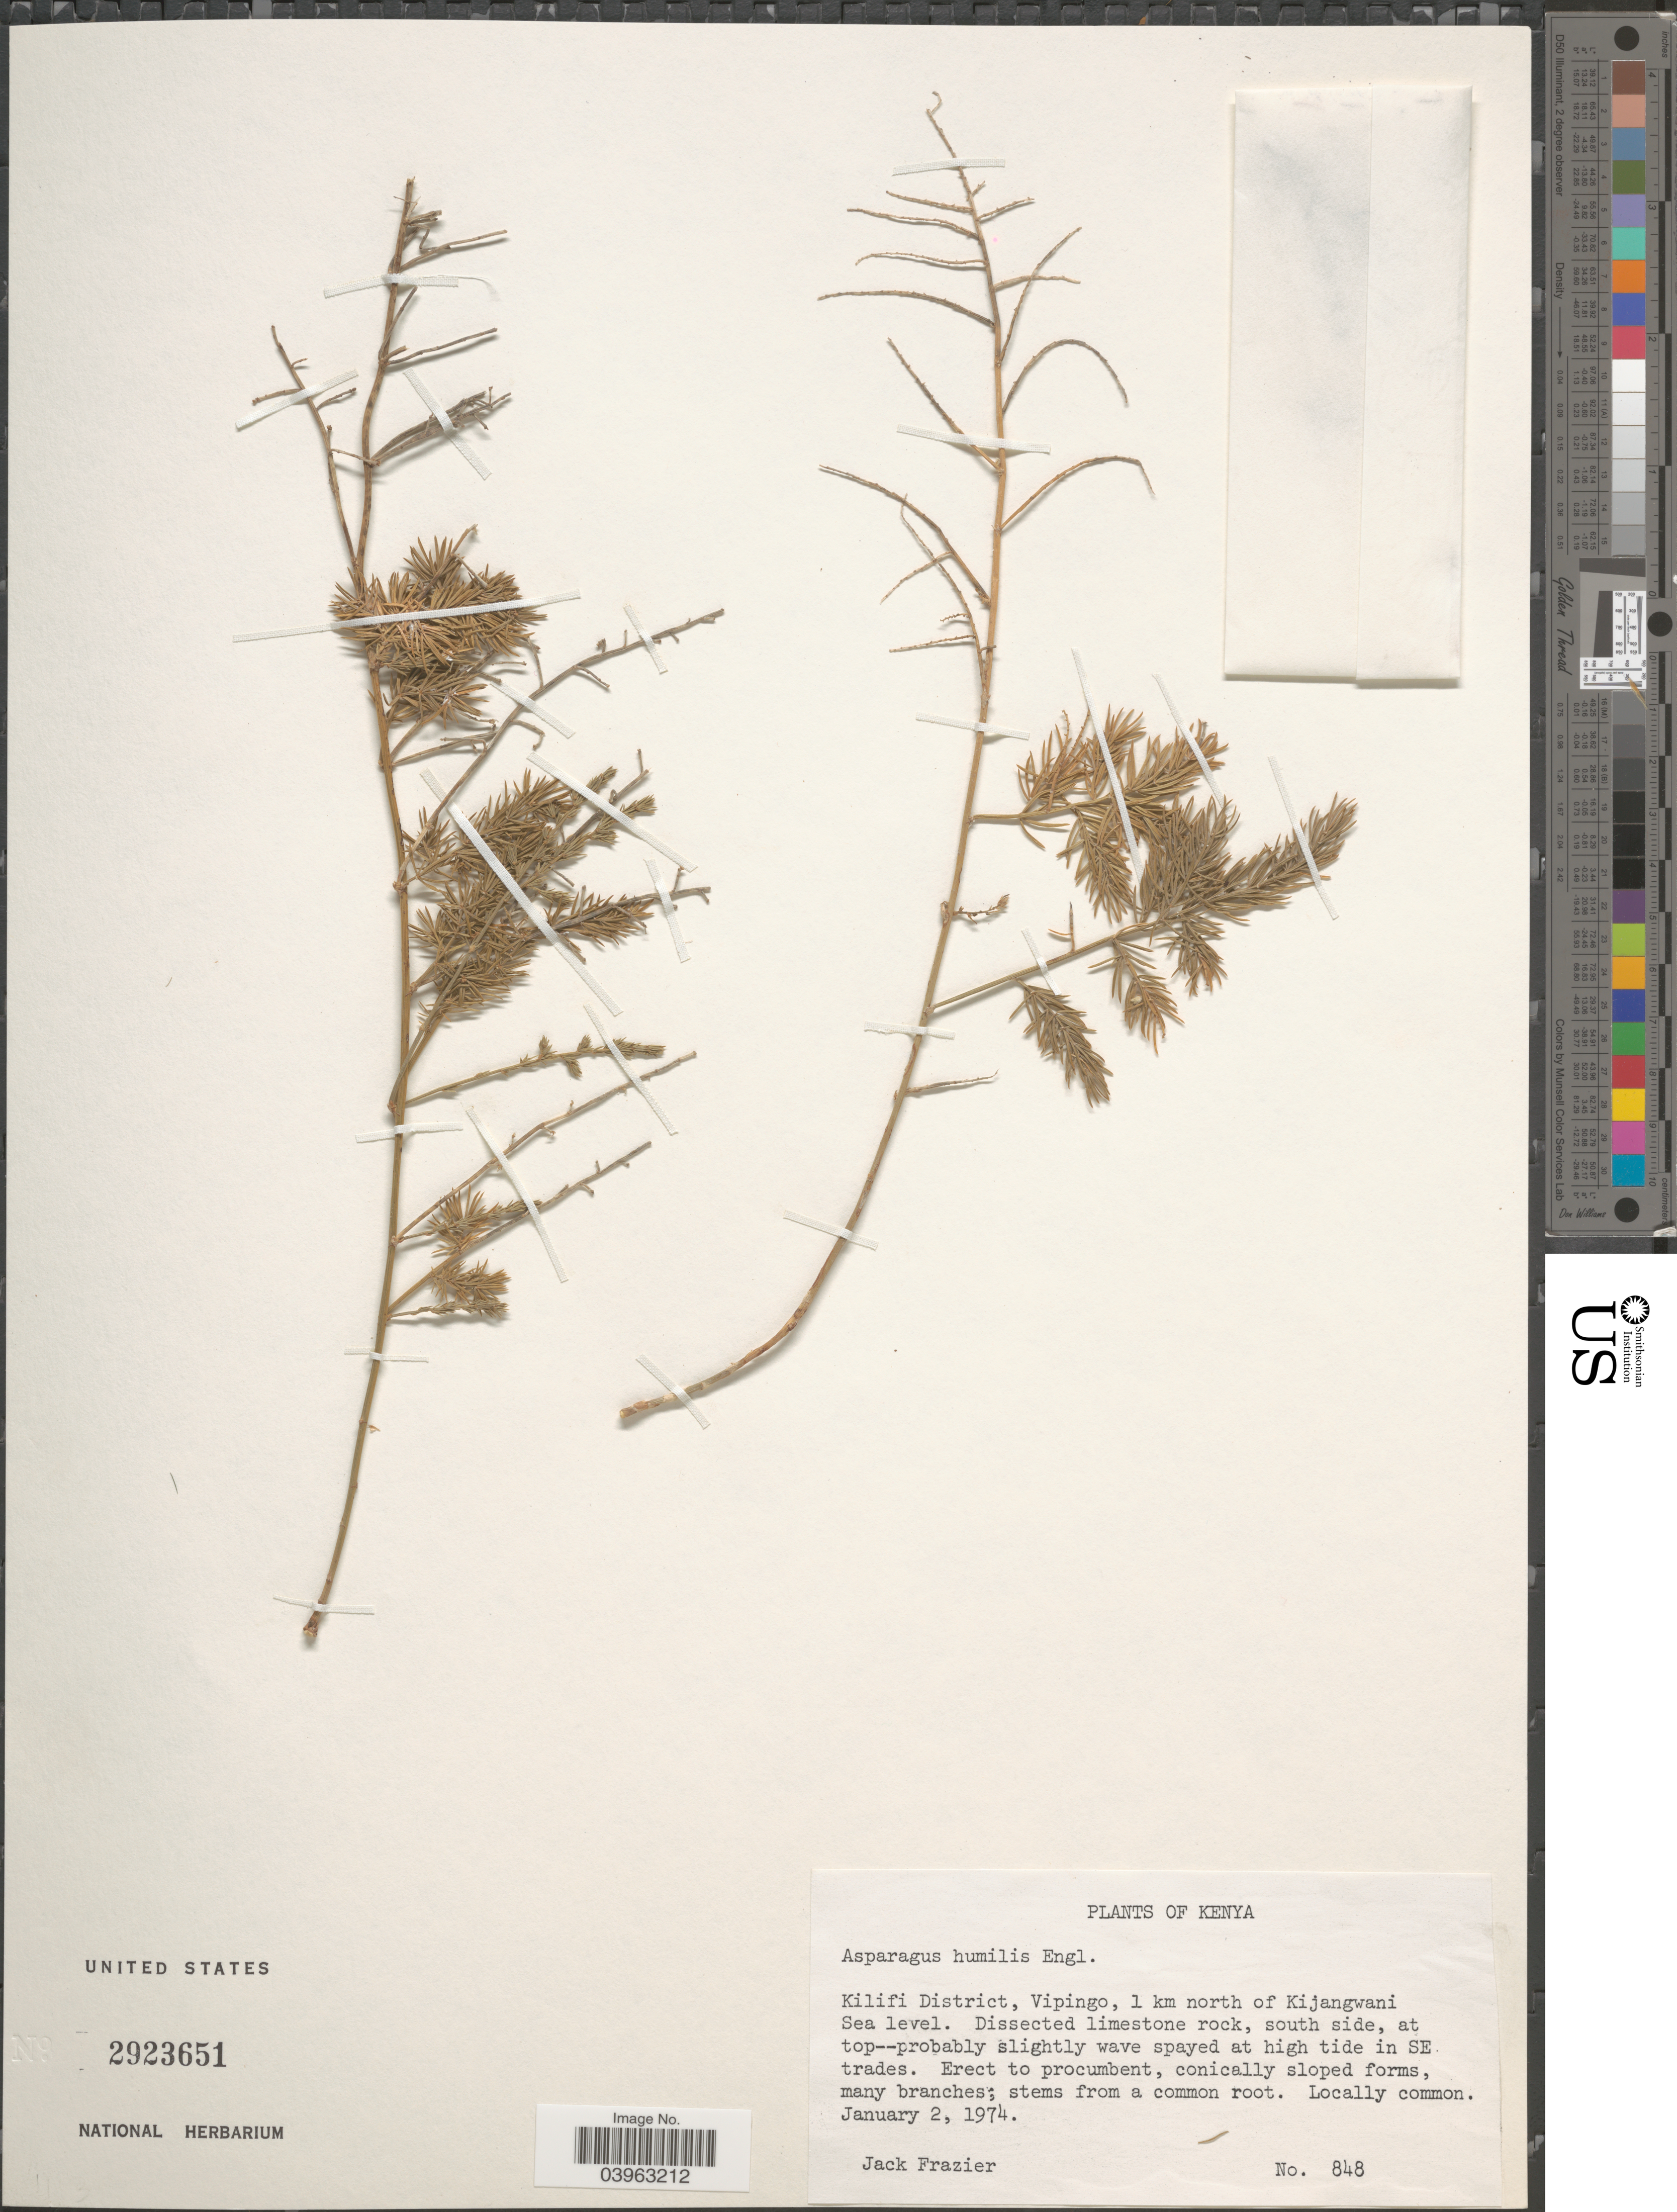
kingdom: Plantae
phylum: Tracheophyta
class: Liliopsida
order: Asparagales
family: Asparagaceae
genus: Asparagus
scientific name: Asparagus humilis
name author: Engl.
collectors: J. Frazier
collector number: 848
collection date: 1974-01-02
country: Kenya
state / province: Kilifi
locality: Kilifi District, Vipingo, 1 km north of Kijangwani.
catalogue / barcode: US 2923651